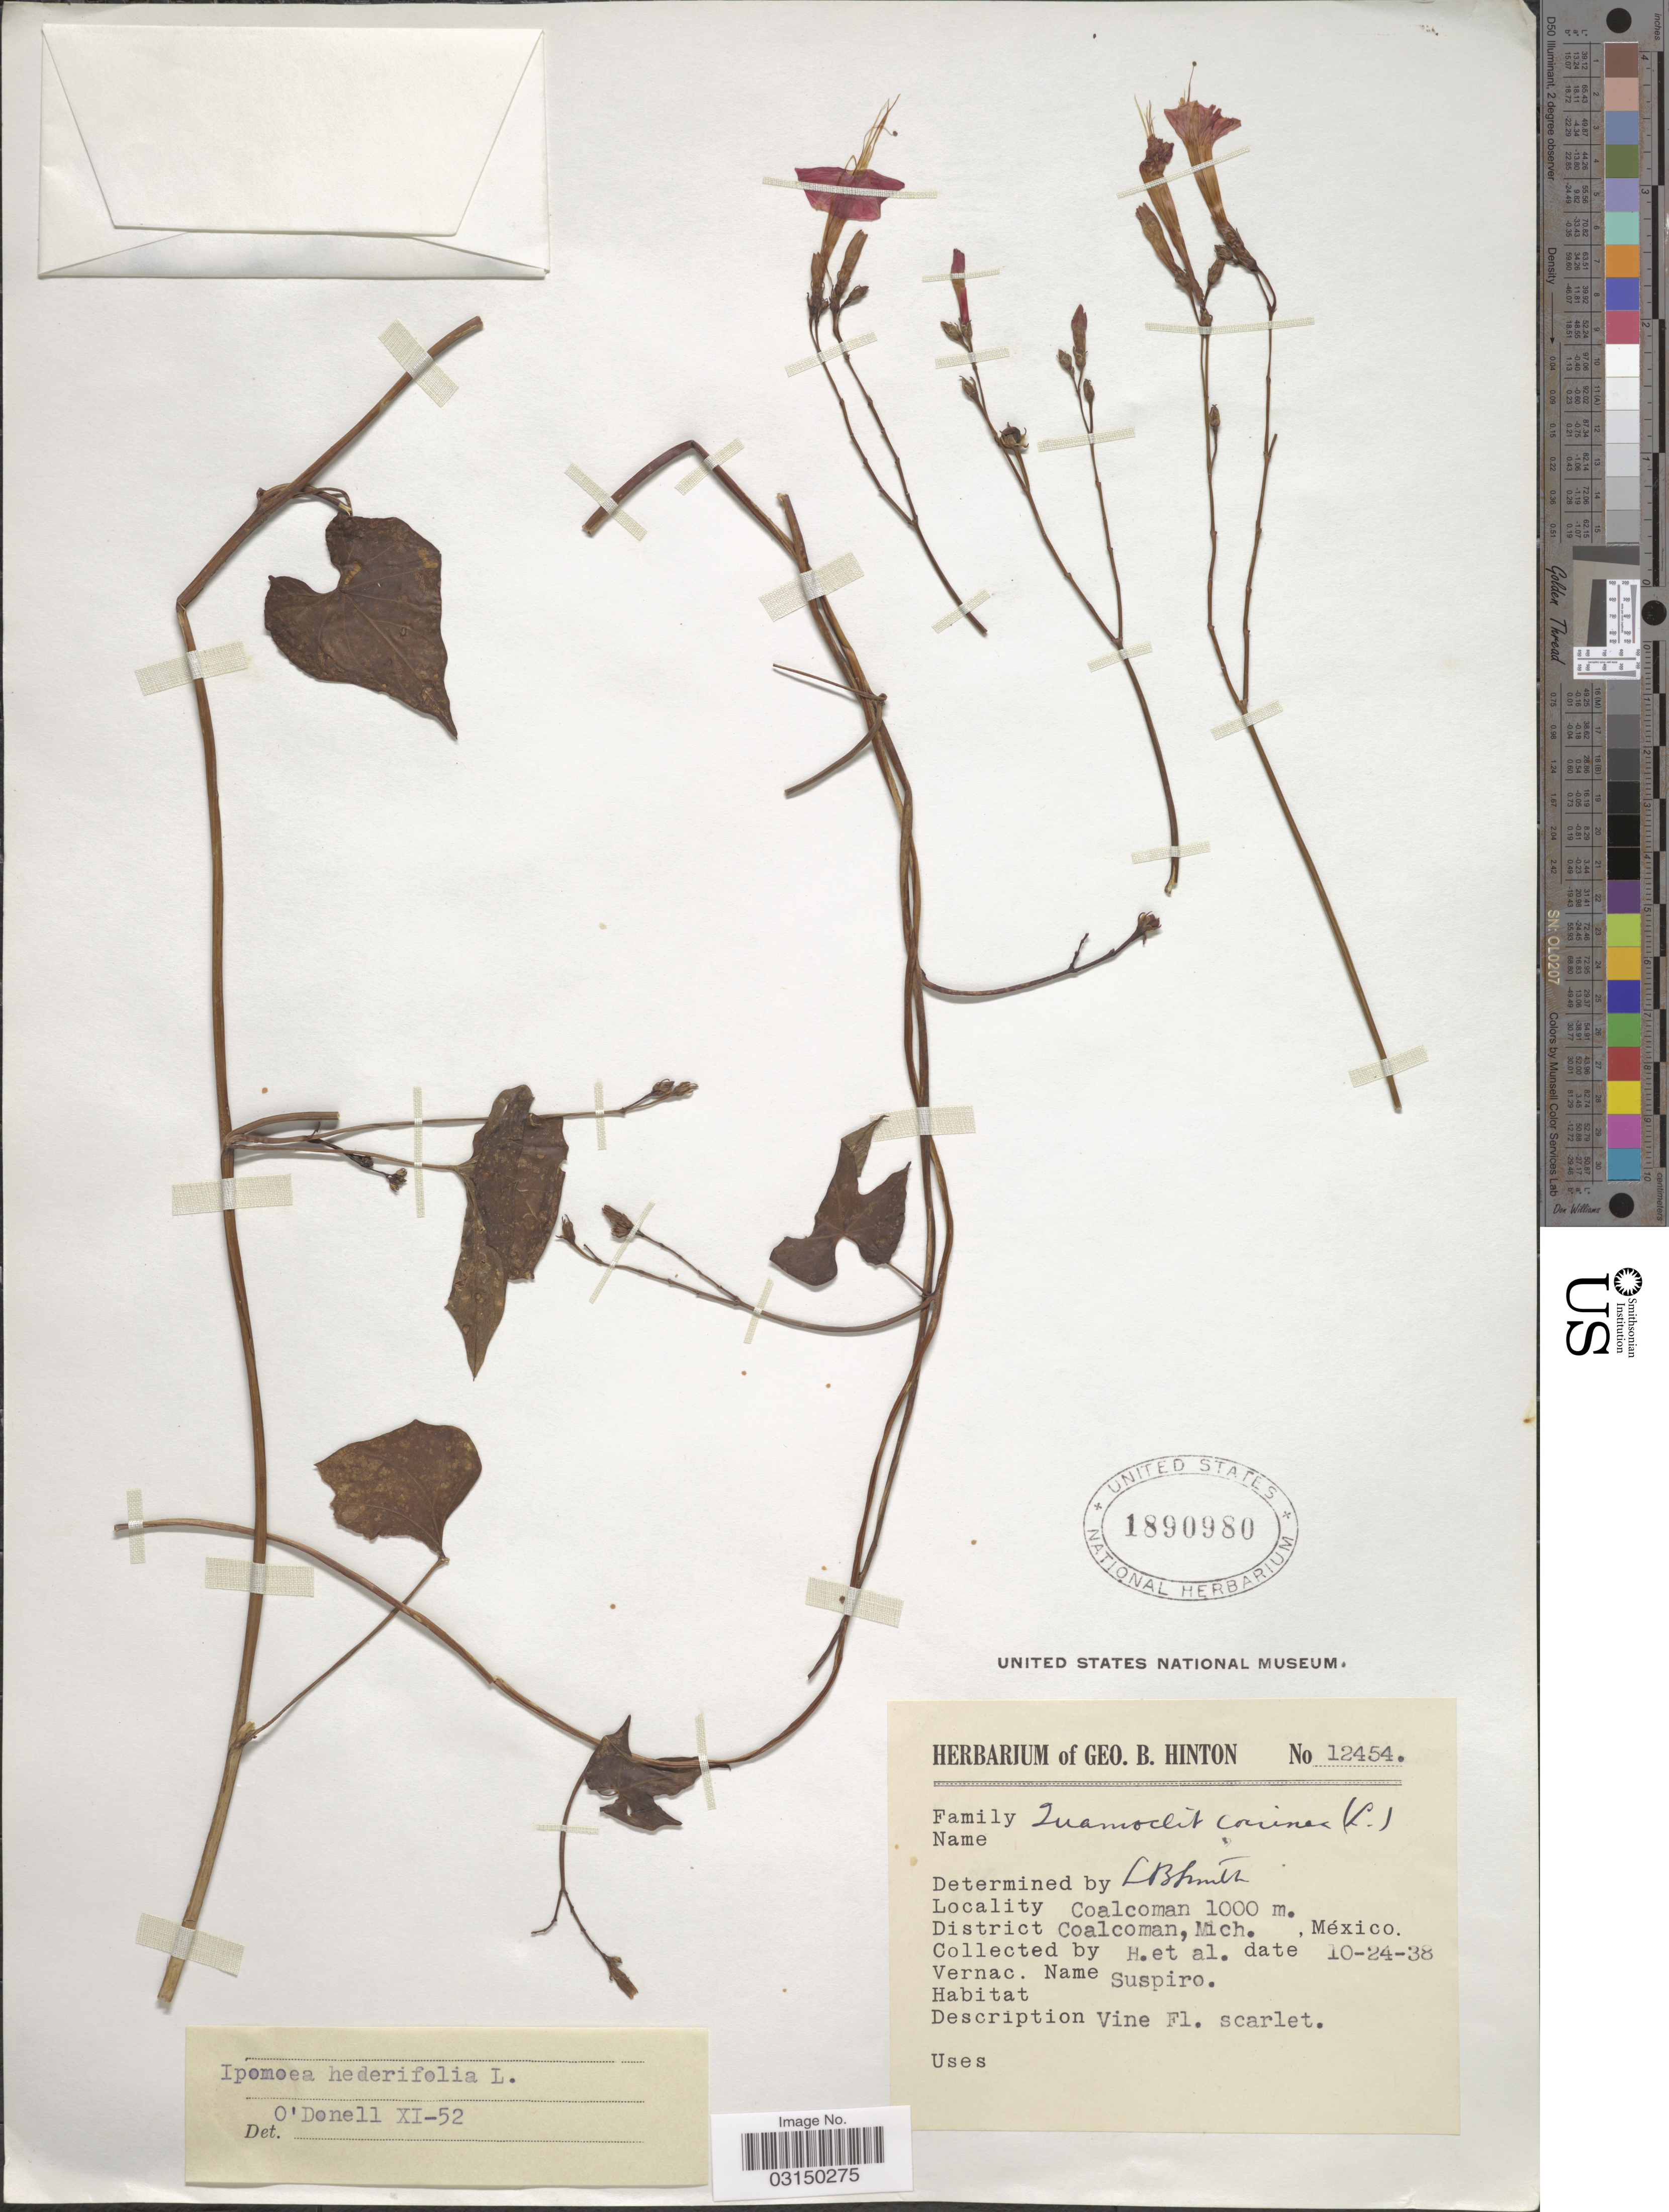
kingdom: Plantae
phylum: Tracheophyta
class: Magnoliopsida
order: Solanales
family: Convolvulaceae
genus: Ipomoea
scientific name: Ipomoea hederifolia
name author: L.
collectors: G. B. Hinton & et al.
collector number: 12454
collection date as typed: Transcribed d/m/y: 24/10/38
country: Mexico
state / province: Michoacán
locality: Coalcoman. District Coalcoman, Mich.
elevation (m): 1000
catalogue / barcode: US 1890980